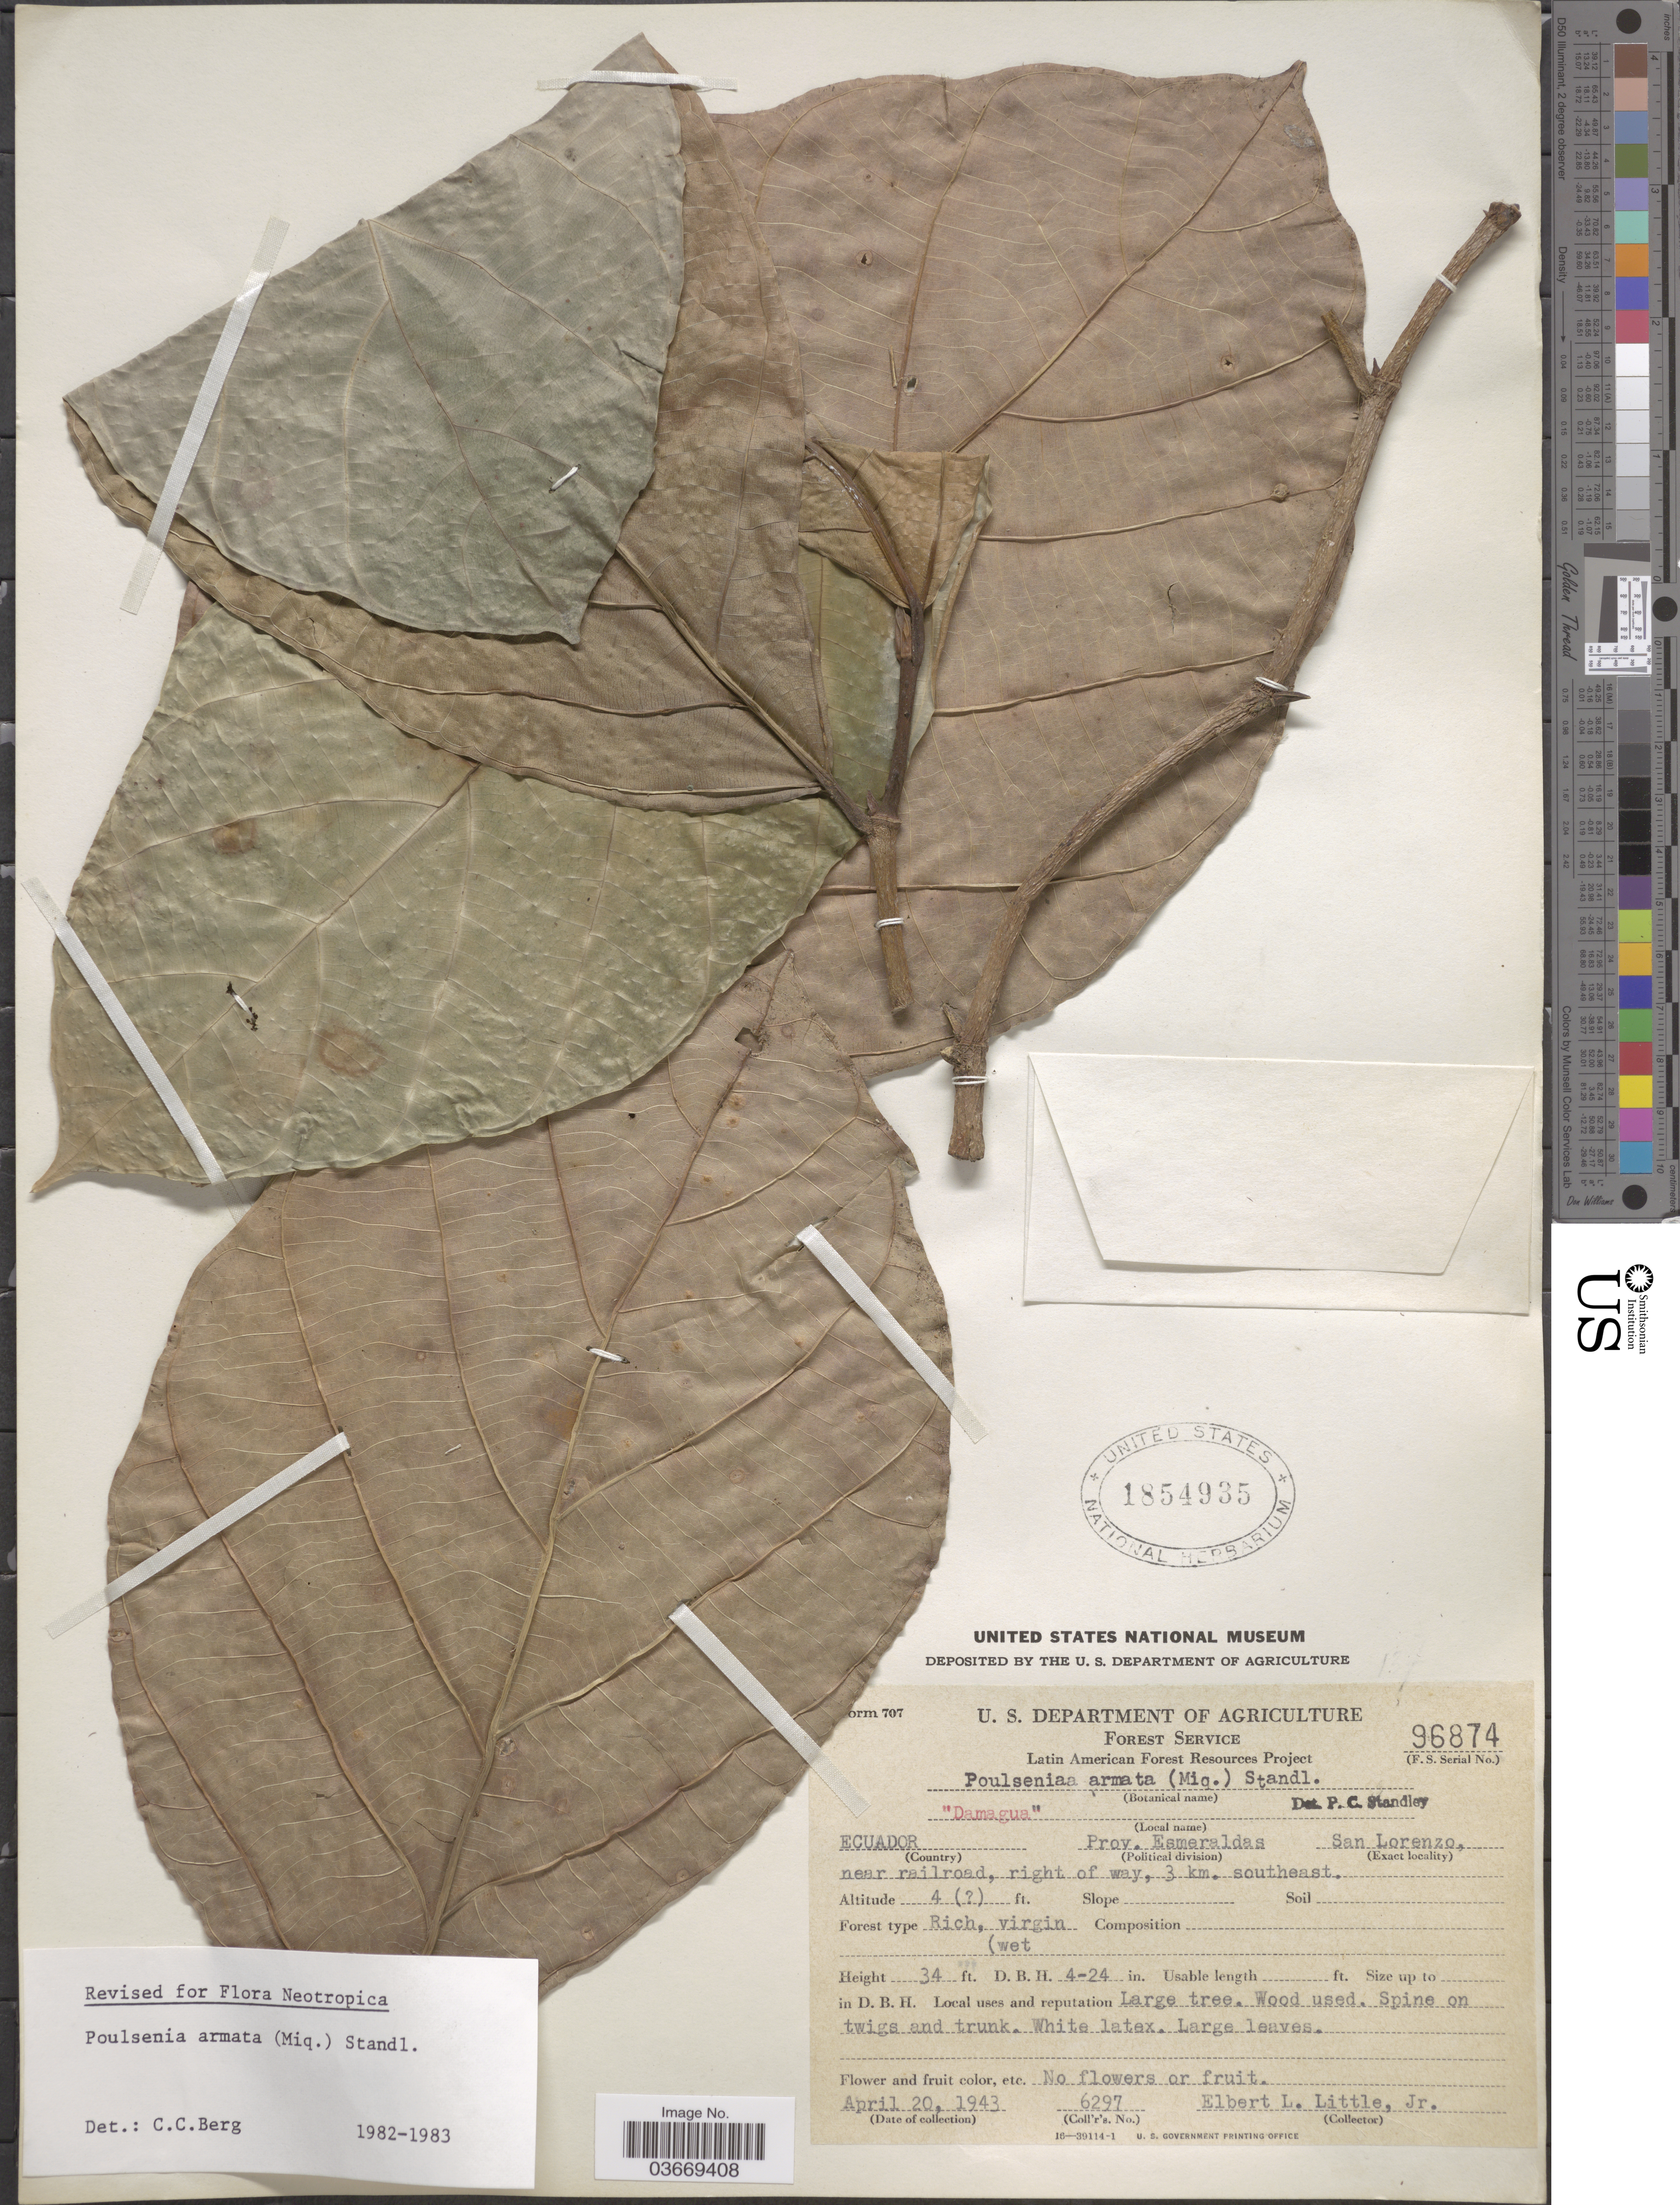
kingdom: Plantae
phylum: Tracheophyta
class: Magnoliopsida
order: Rosales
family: Moraceae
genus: Poulsenia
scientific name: Poulsenia armata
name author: (Miq.) Standl.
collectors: E. L. Little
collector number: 6297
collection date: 1943-04-20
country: Ecuador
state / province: Esmeraldas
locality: San Lorenzo, near railroad, right of way, 3 km. southeast.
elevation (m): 1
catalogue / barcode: US 1854935